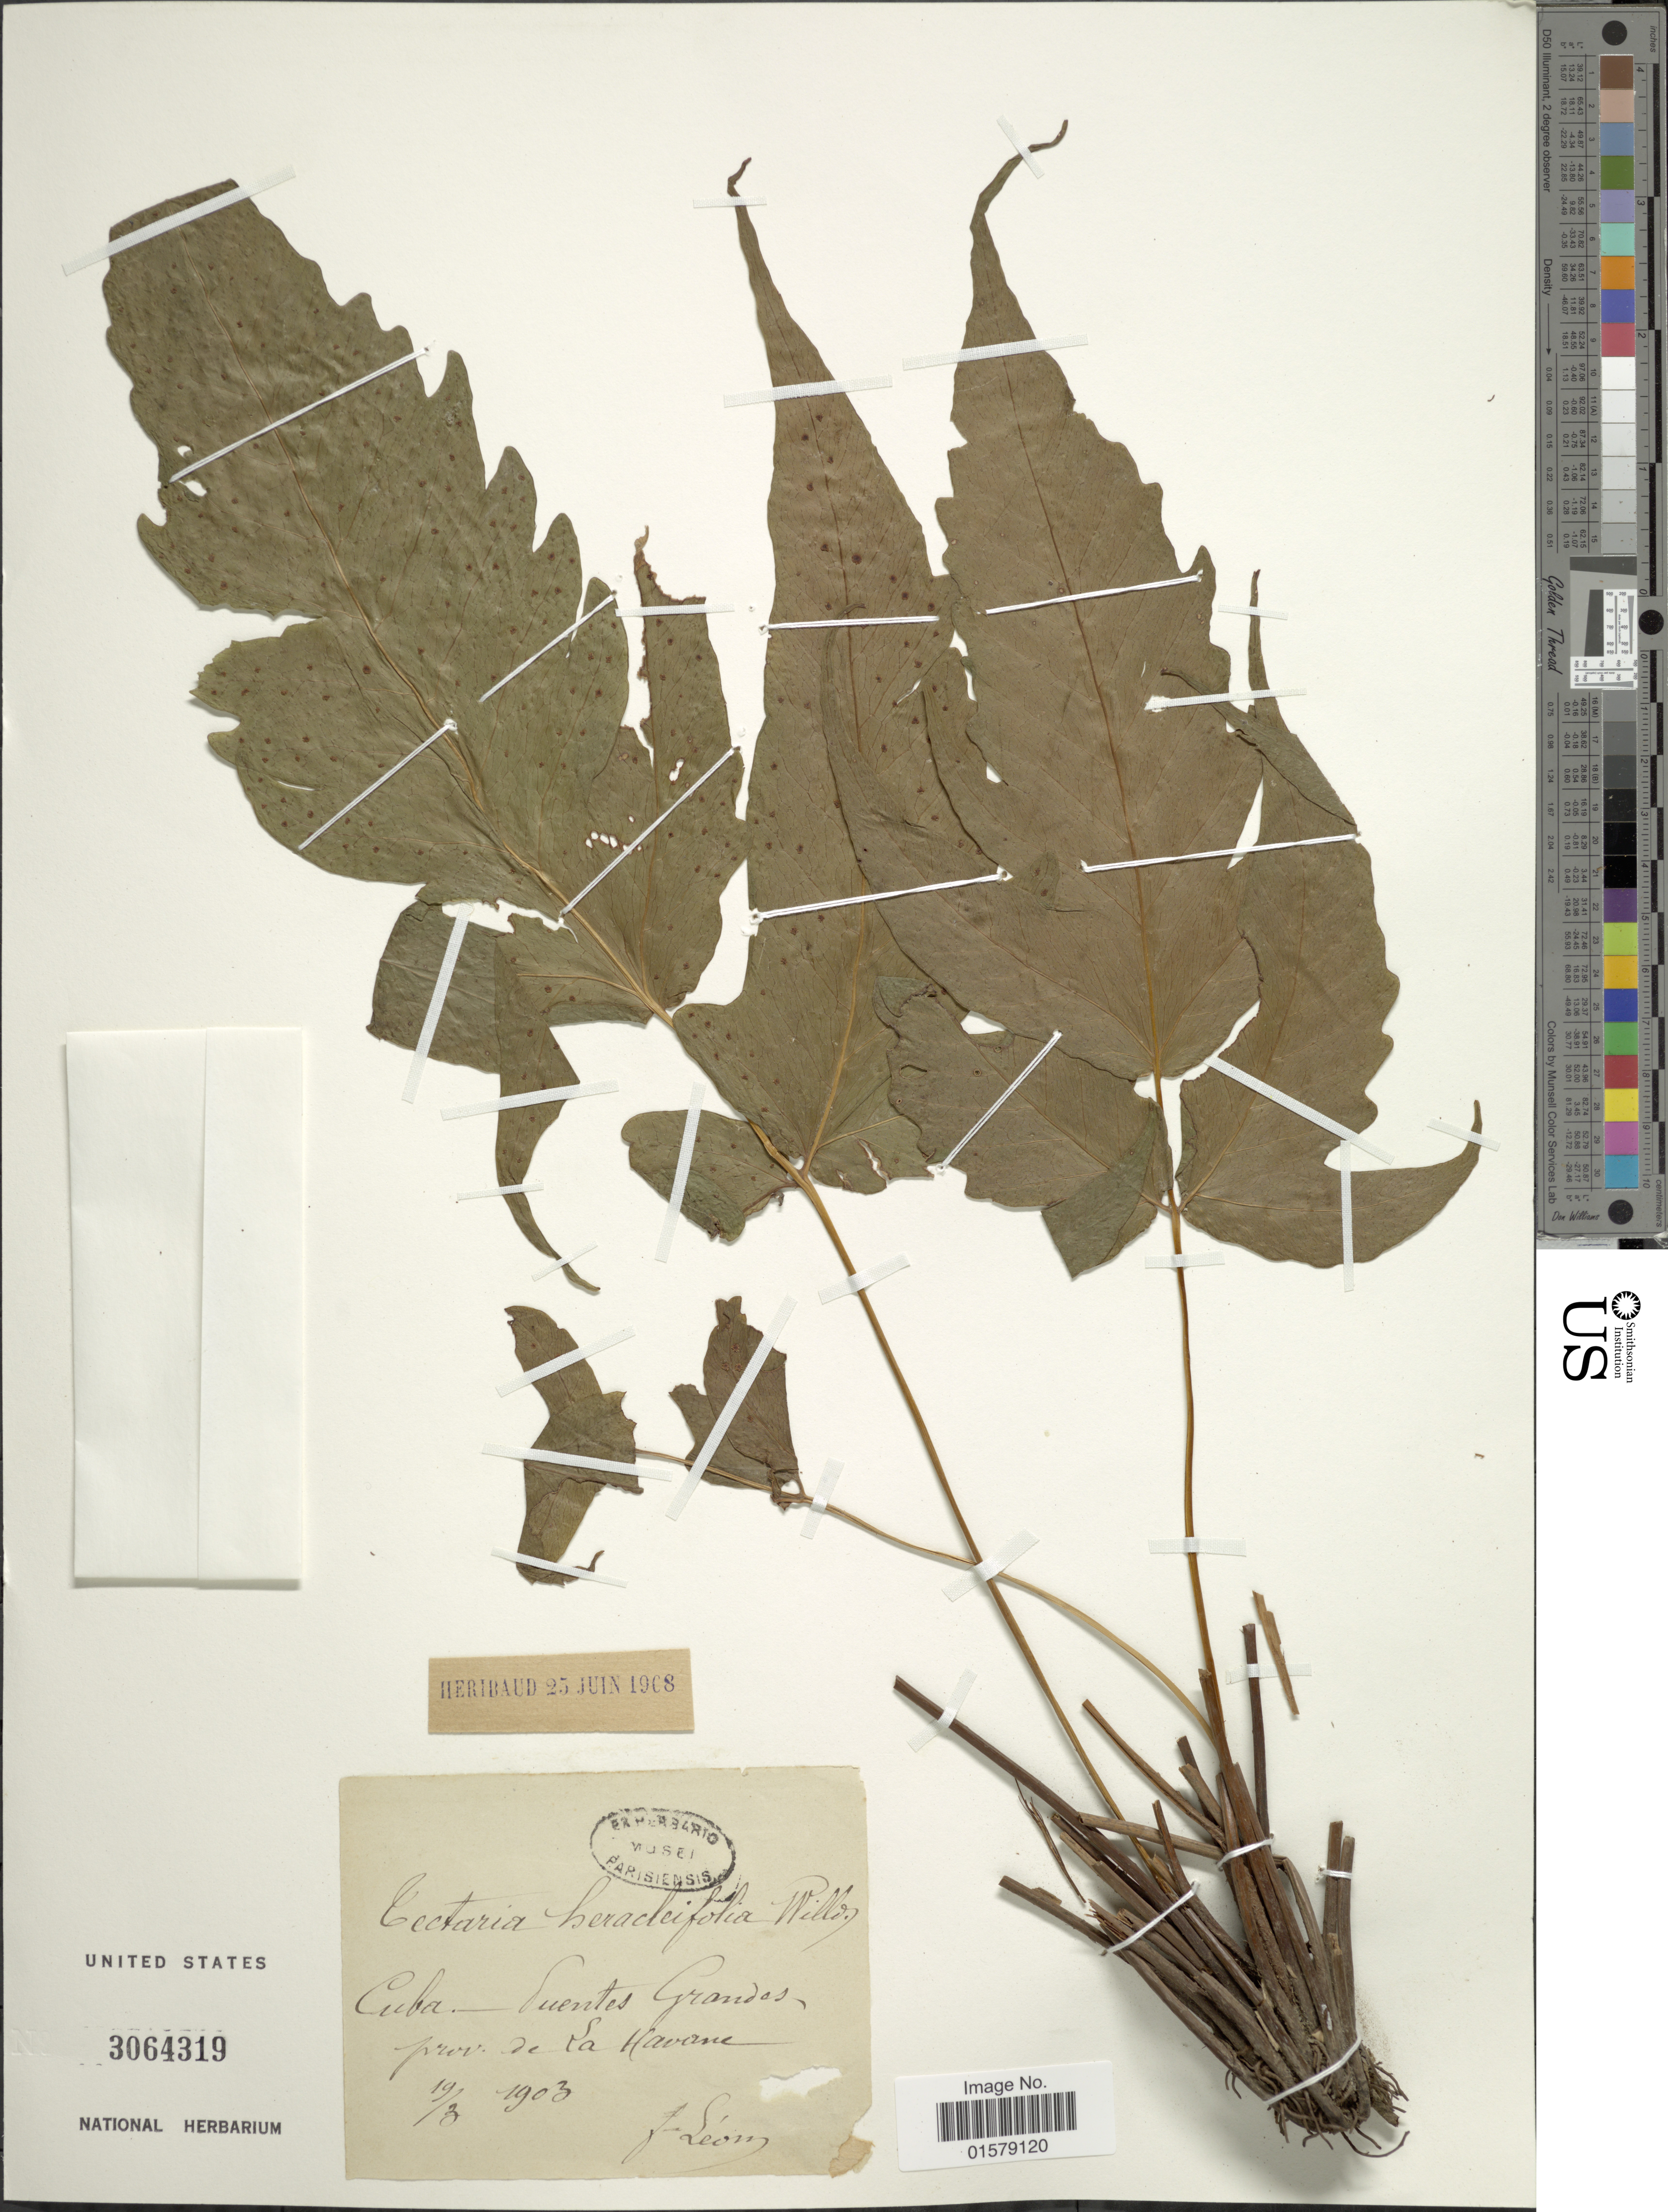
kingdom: Plantae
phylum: Tracheophyta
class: Polypodiopsida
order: Polypodiales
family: Tectariaceae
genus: Tectaria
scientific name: Tectaria heracleifolia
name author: (Willd.) Underw.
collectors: F. Leon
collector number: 19/3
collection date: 1903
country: Cuba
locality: Luentes Grandes, Prov. de La Havana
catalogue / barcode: US 3064319